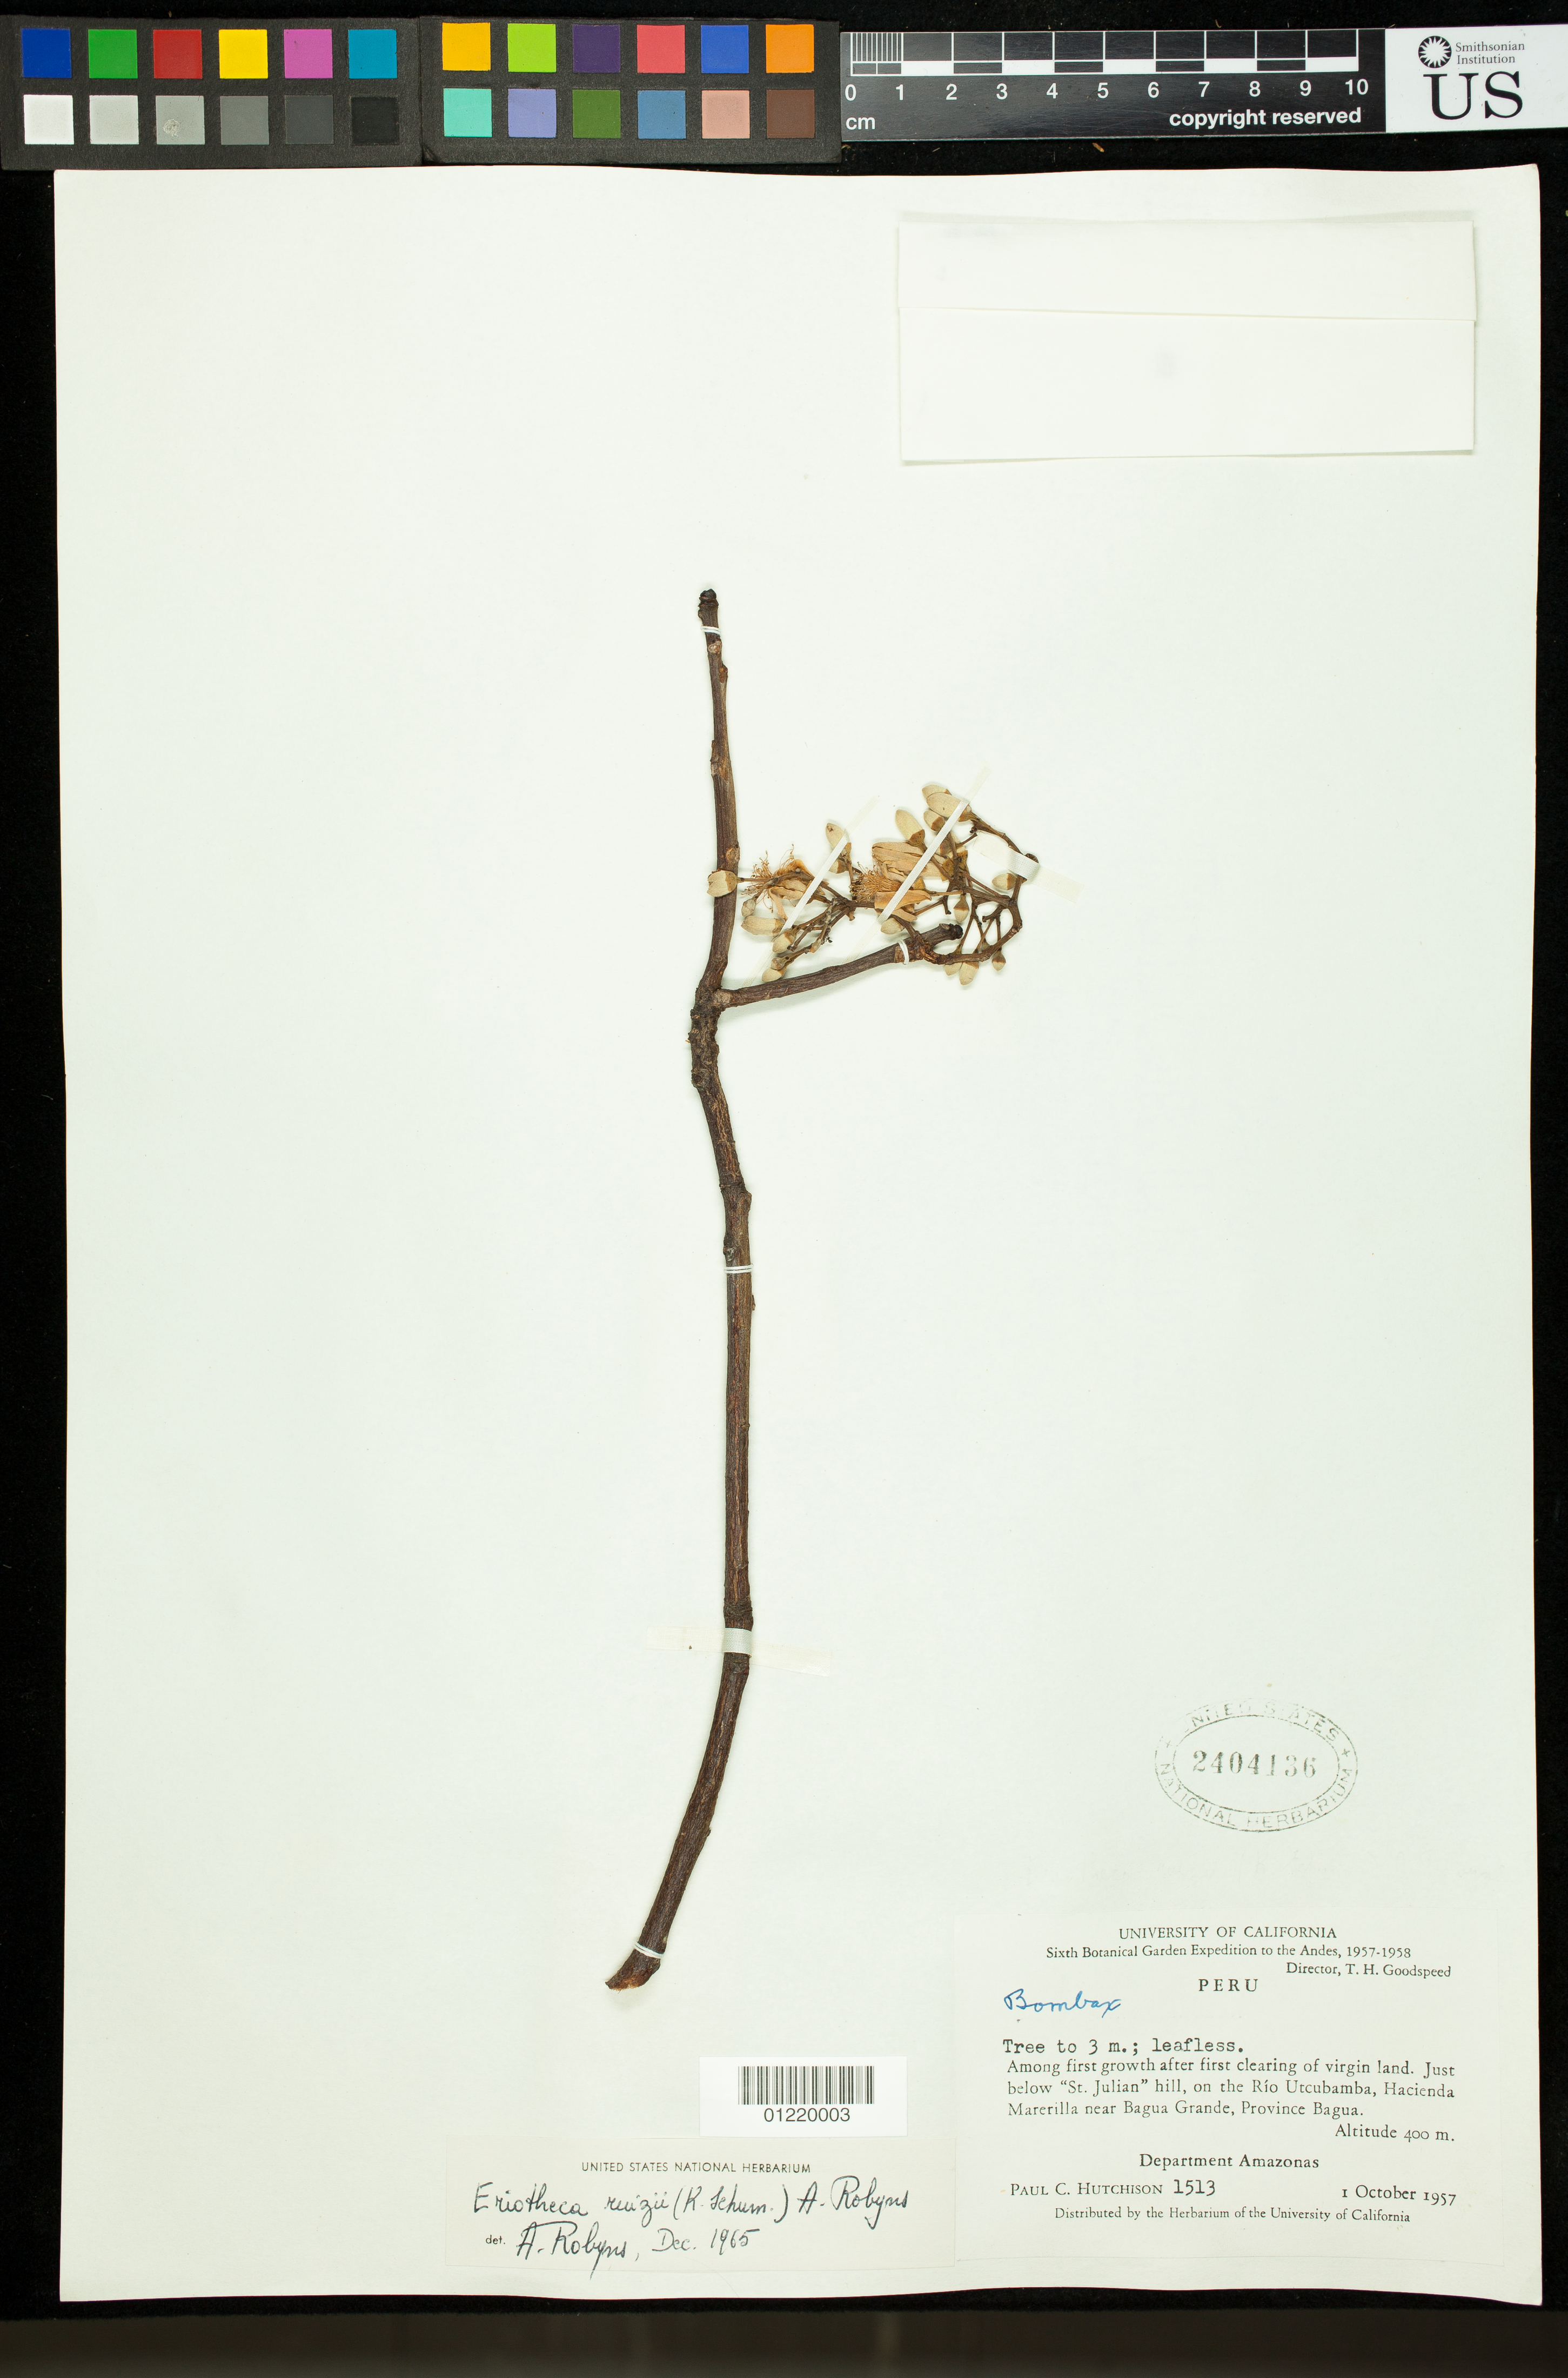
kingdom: Plantae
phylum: Tracheophyta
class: Magnoliopsida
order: Malvales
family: Malvaceae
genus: Pachira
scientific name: Pachira ruizii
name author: (K. Schum.) V.N. Yoshik. & M.C. Duarte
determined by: Dorr, Laurence J., Curator (BOT), Smithsonian Institution - National Museum of Natural History (UNITED STATES)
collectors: P. C. Hutchison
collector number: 1513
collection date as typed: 10/1/1957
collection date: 1957-10-01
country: Peru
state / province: Amazonas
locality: Andes Mountains. Just below "St. Julian" hill on the Río Utcubamba, Hacienda Marerilla near Bagua Grande, Bagua Province.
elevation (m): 400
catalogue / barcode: US 2404136